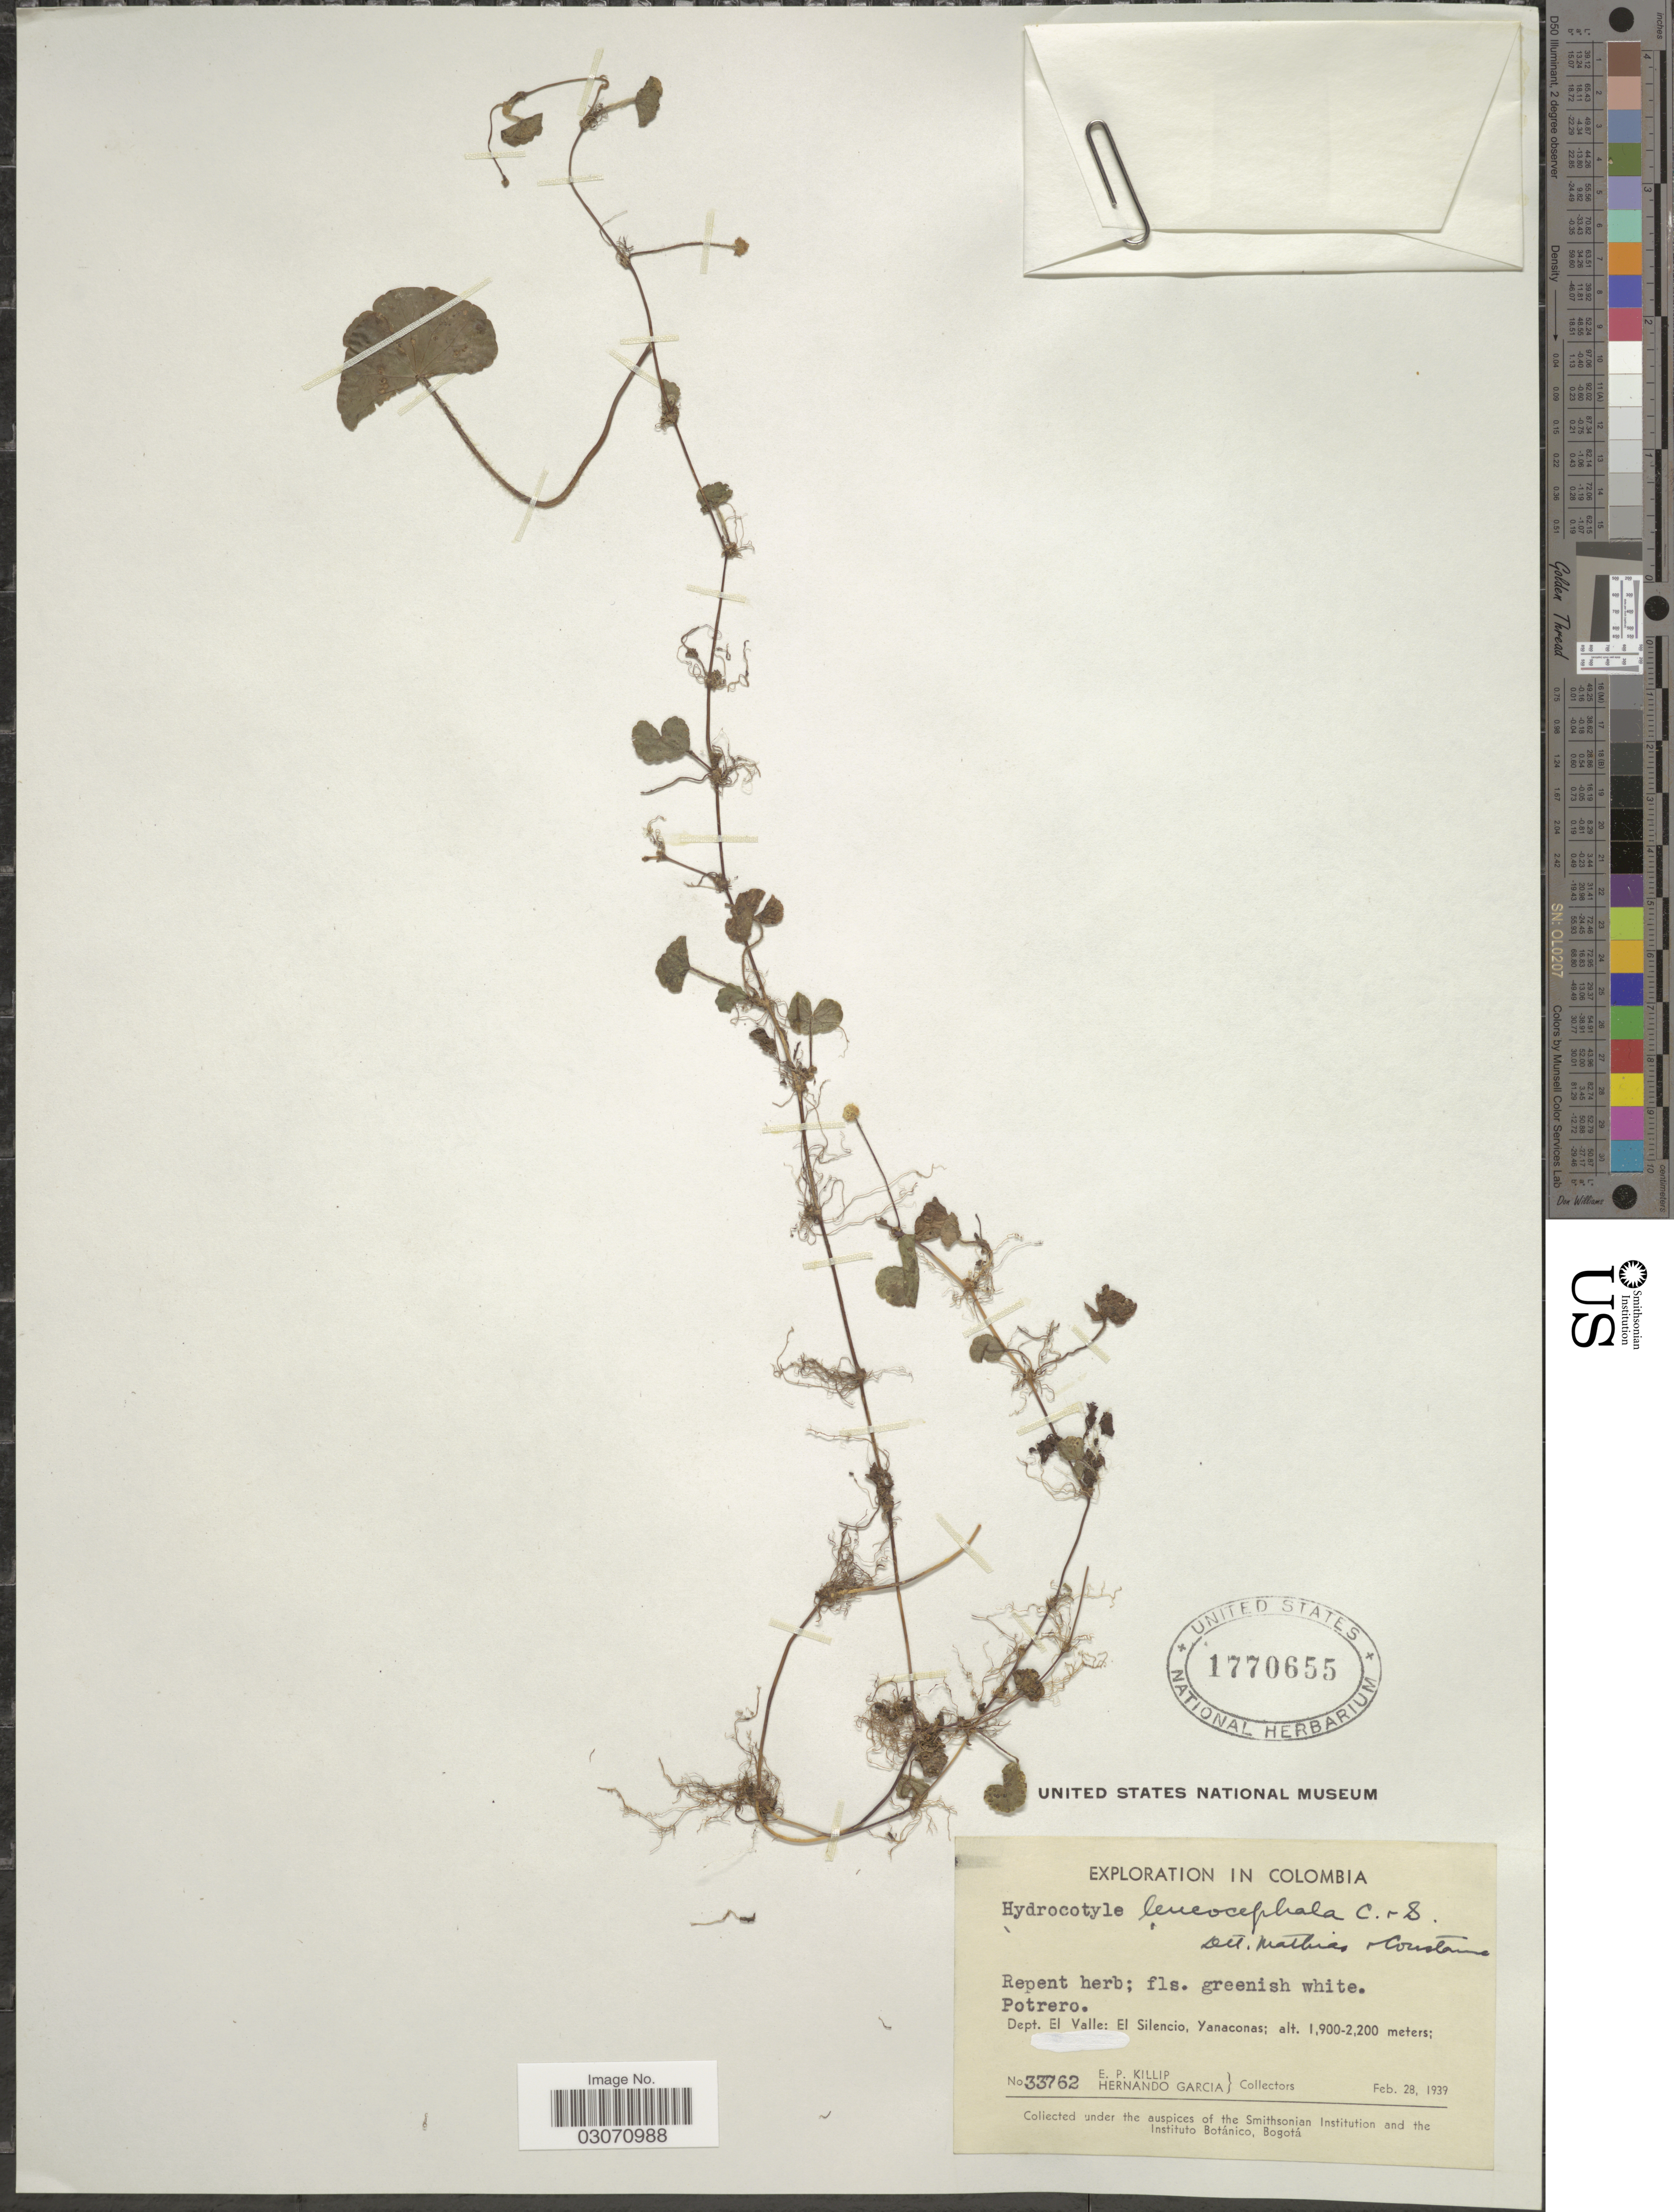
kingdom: Plantae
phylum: Tracheophyta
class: Magnoliopsida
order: Apiales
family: Araliaceae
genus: Hydrocotyle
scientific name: Hydrocotyle leucocephala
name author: Cham. & Schltdl.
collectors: E. P. Killip & H. Garcia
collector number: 33762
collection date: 1939-02-28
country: Colombia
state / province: Valle del Cauca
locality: Potrero, Dept. El Valle: El Silencio, Yanaconas.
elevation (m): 1900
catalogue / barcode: US 1770655